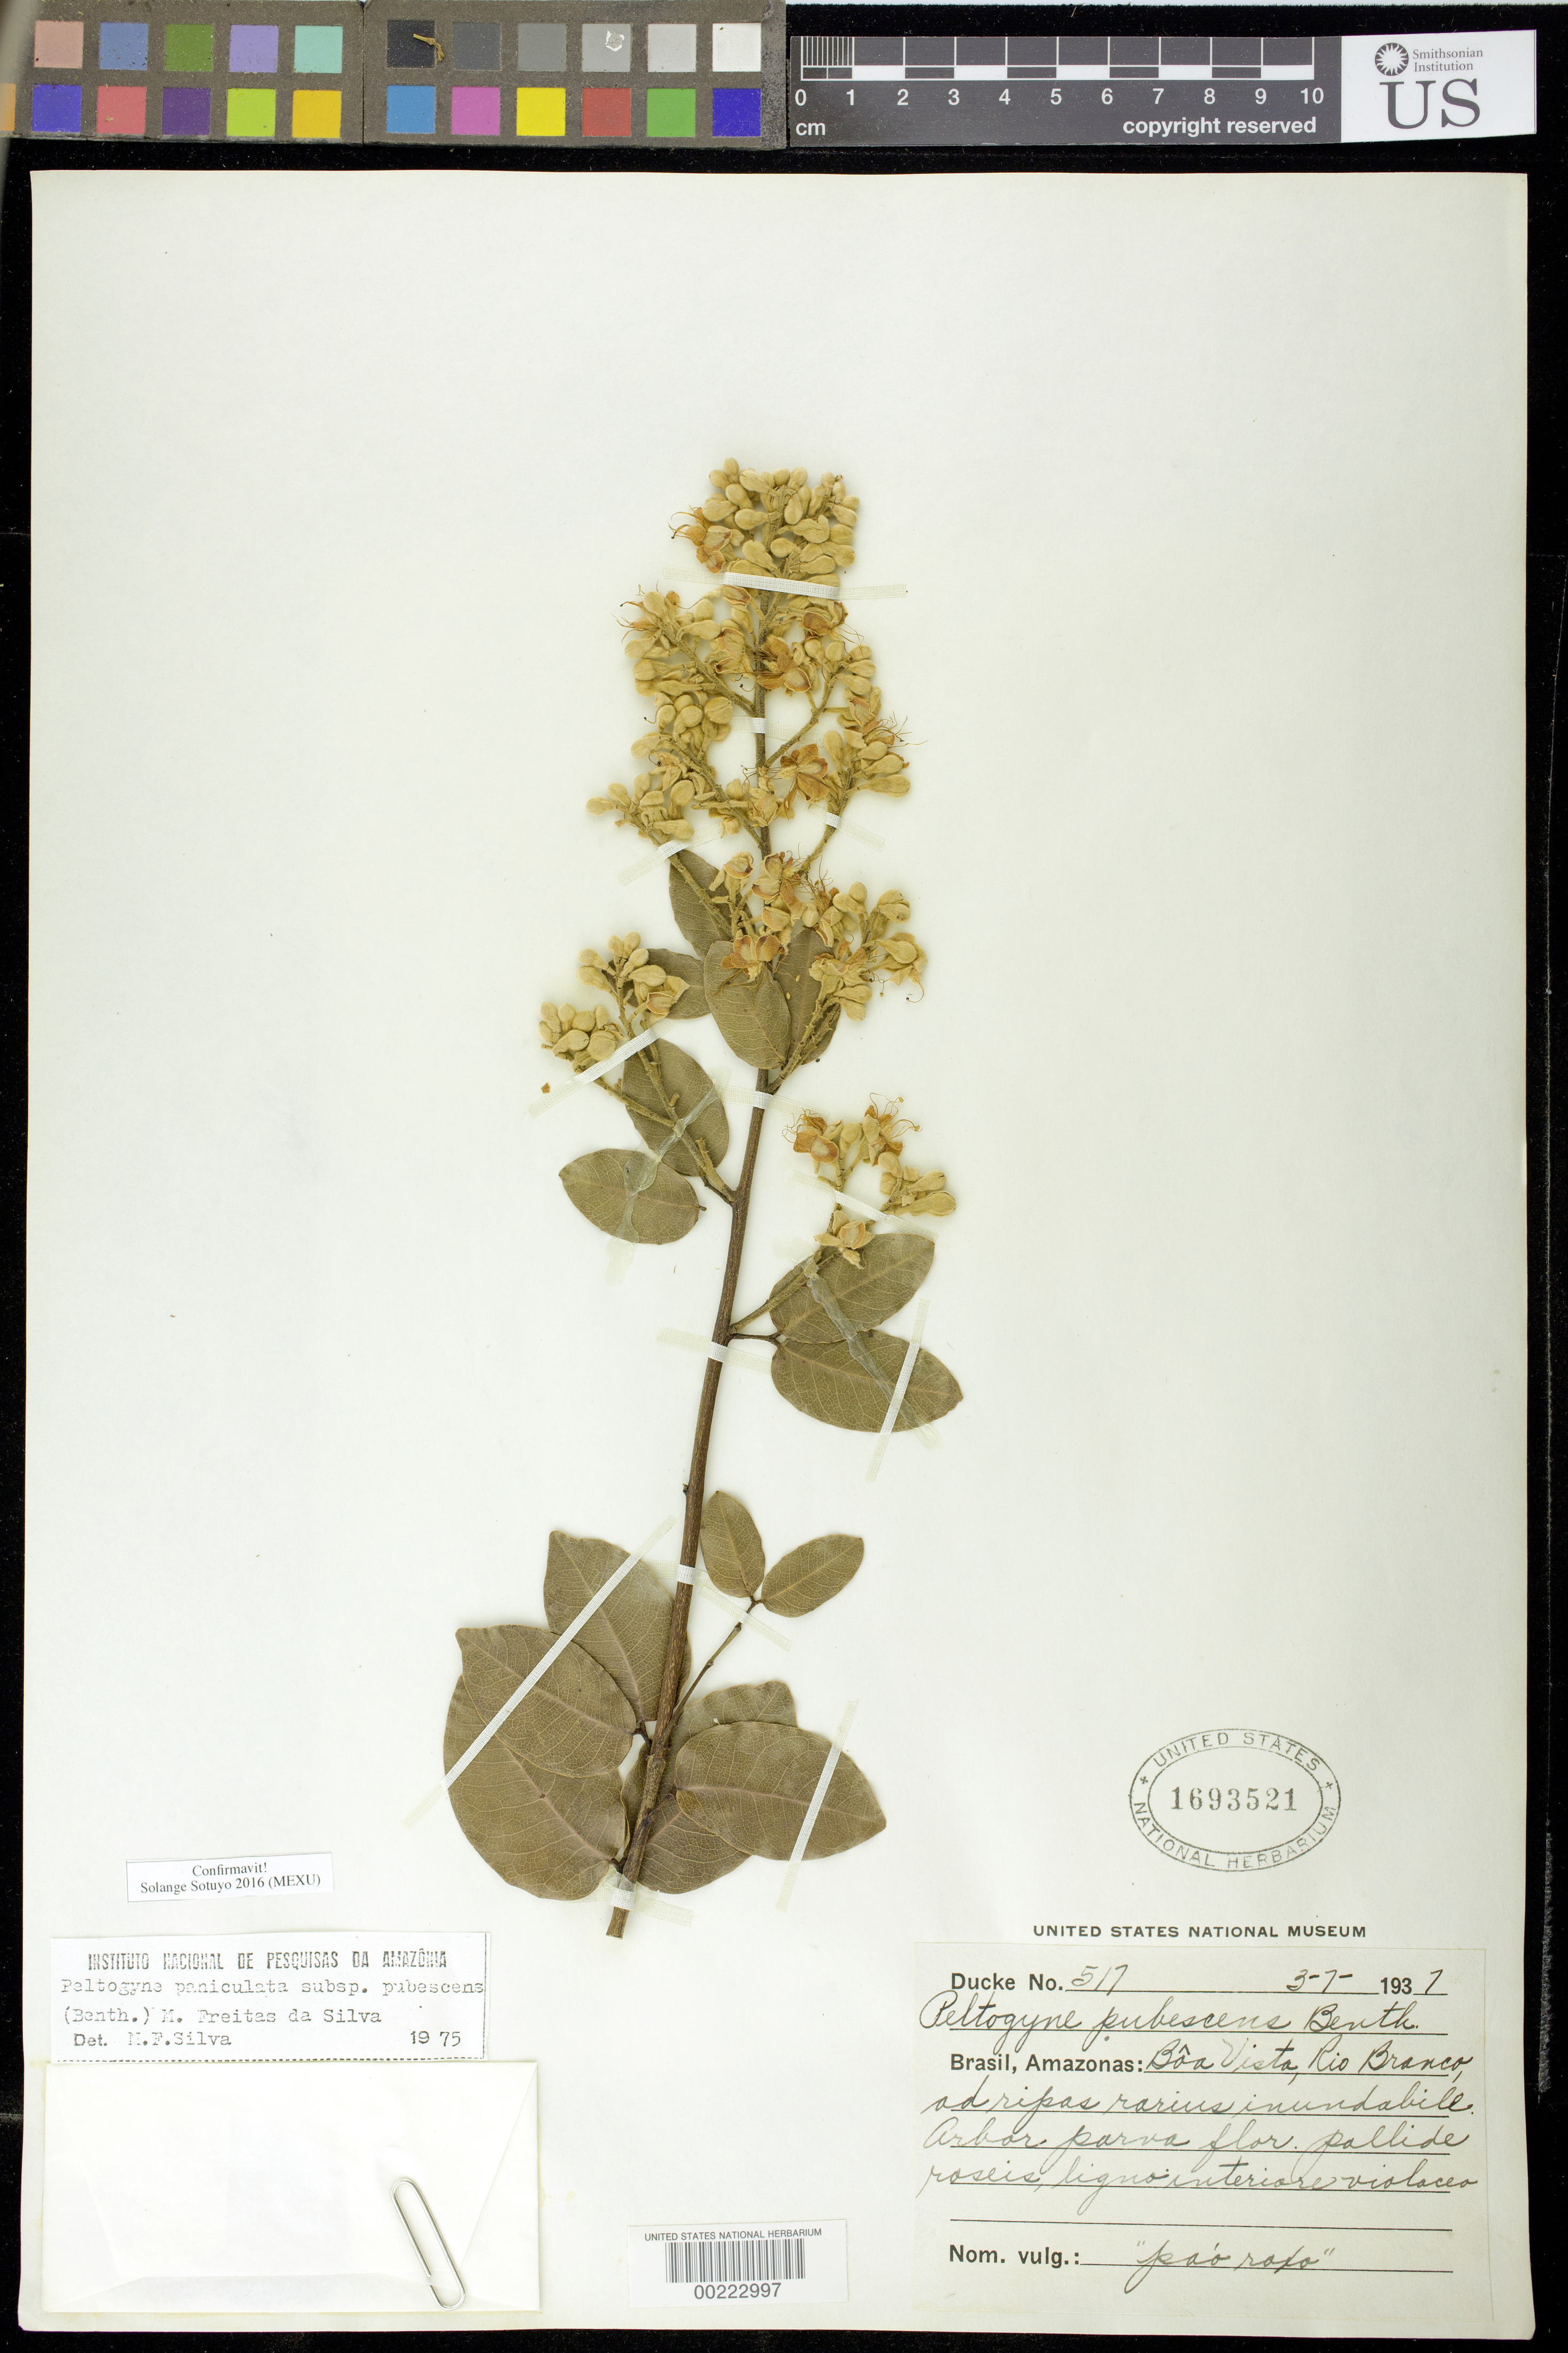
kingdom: Plantae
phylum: Tracheophyta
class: Magnoliopsida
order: Fabales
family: Fabaceae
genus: Peltogyne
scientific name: Peltogyne paniculata subsp. pubescens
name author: (Benth.) M.F. Silva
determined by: Sotuyo, Solange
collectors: A. Ducke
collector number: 517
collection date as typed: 07 Mar 1937 or 03 Jul 1937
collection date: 1937-03-07 or 1937-07-03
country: Brazil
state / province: Amazonas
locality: Boa vista, rio branco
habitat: Bank rarely inundated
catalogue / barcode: US 1693521